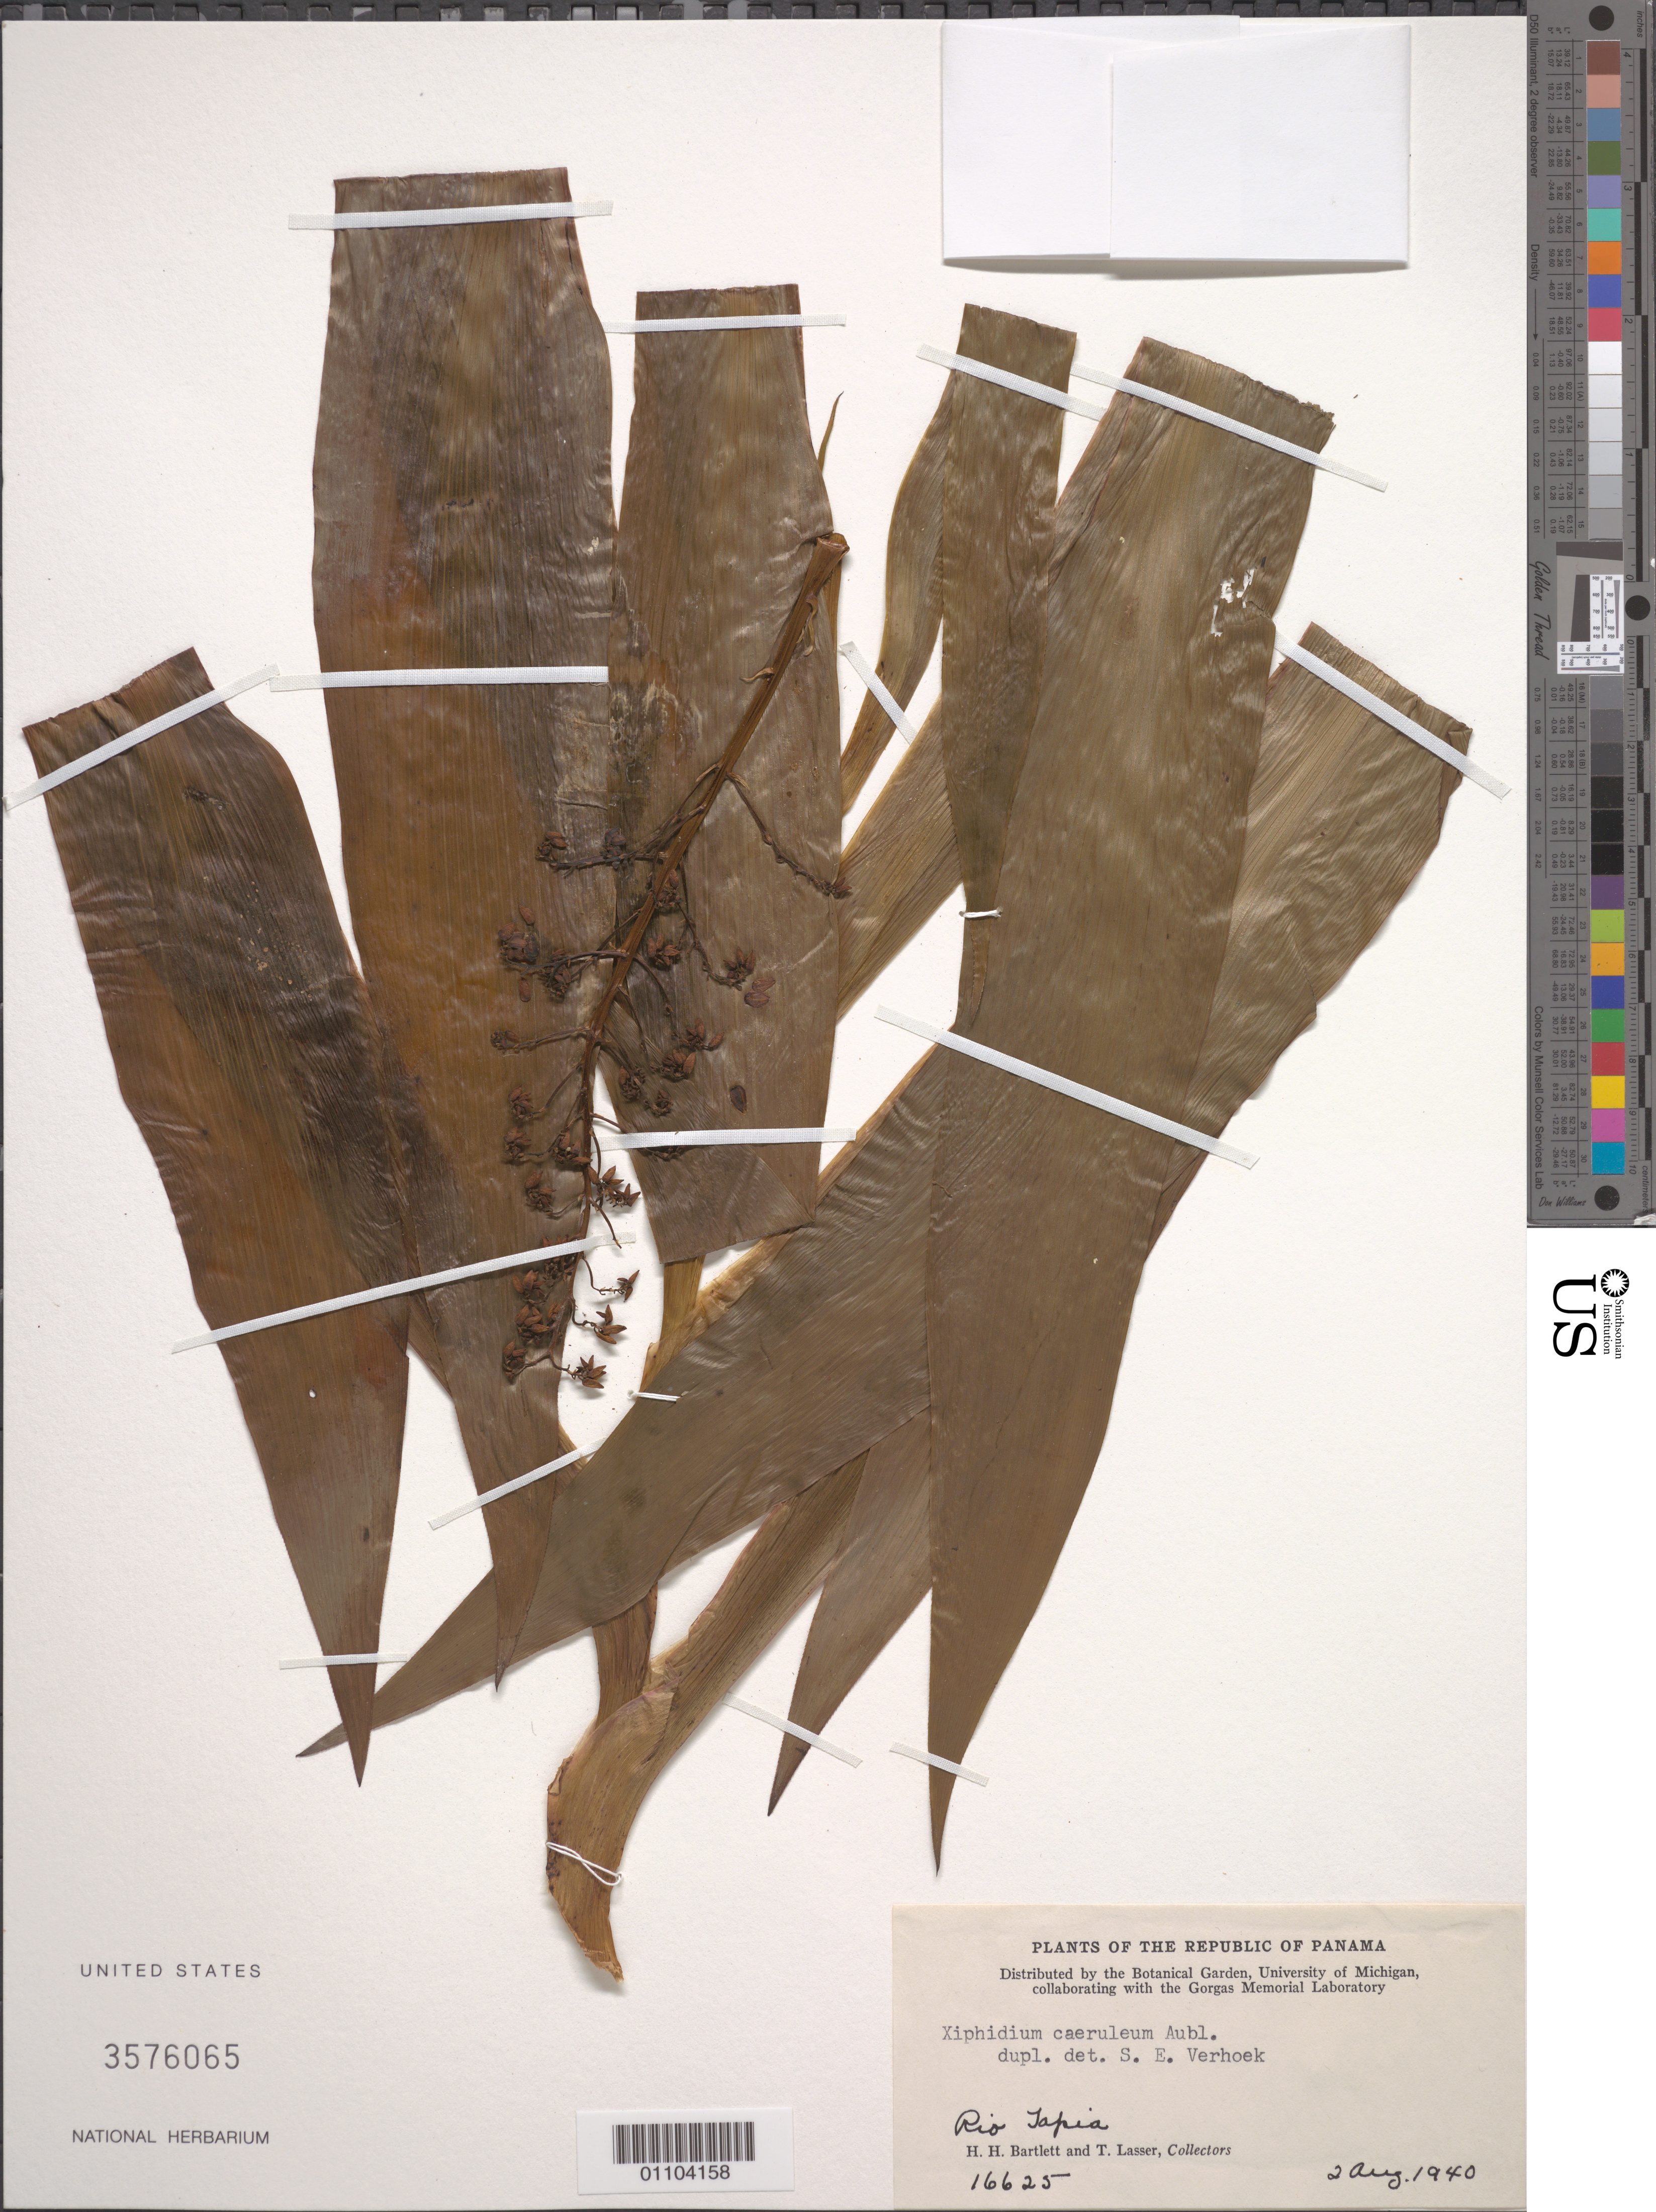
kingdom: Plantae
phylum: Tracheophyta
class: Liliopsida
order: Commelinales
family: Haemodoraceae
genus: Xiphidium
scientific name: Xiphidium caeruleum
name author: Aubl.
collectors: H. H. Bartlett & T. Lasser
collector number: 16625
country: Panama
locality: Rio Tapia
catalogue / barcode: US 3576065